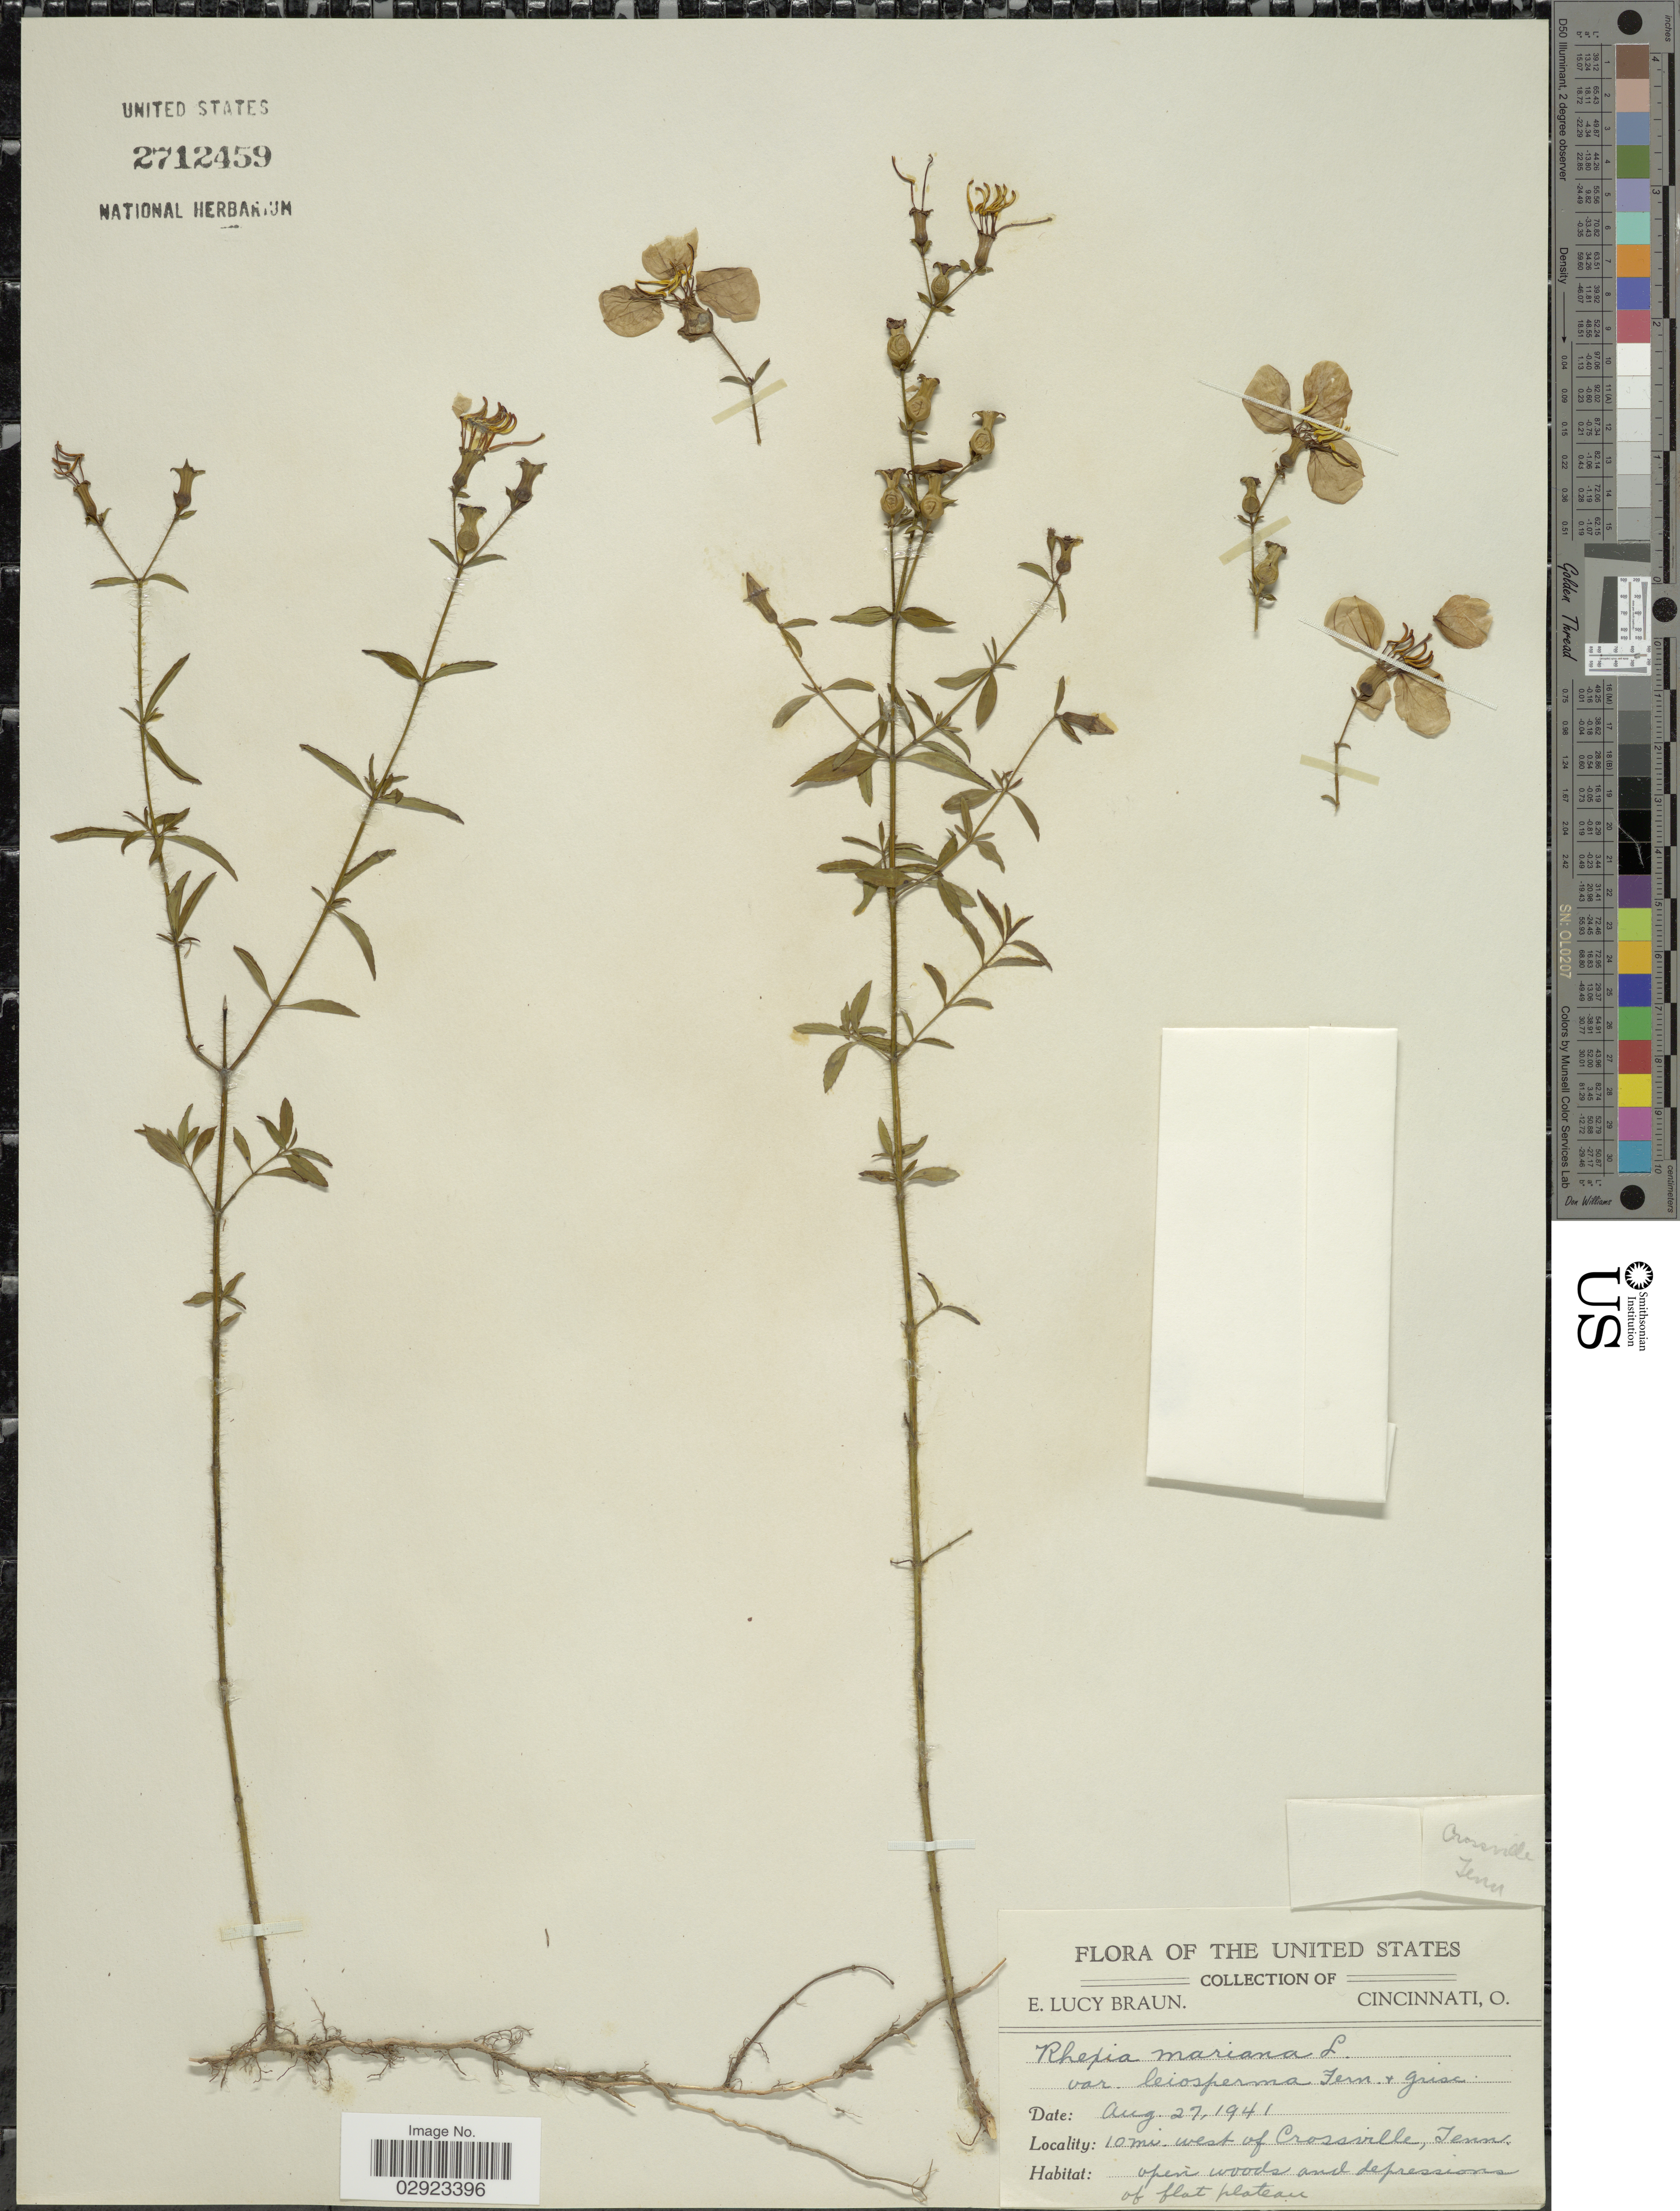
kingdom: Plantae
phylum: Tracheophyta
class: Magnoliopsida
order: Myrtales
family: Melastomataceae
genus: Rhexia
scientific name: Rhexia mariana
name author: L.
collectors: E. L. Braun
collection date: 1941-08-27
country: United States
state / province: Tennessee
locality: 10 mi. west of Crossville.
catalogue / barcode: US 2712459